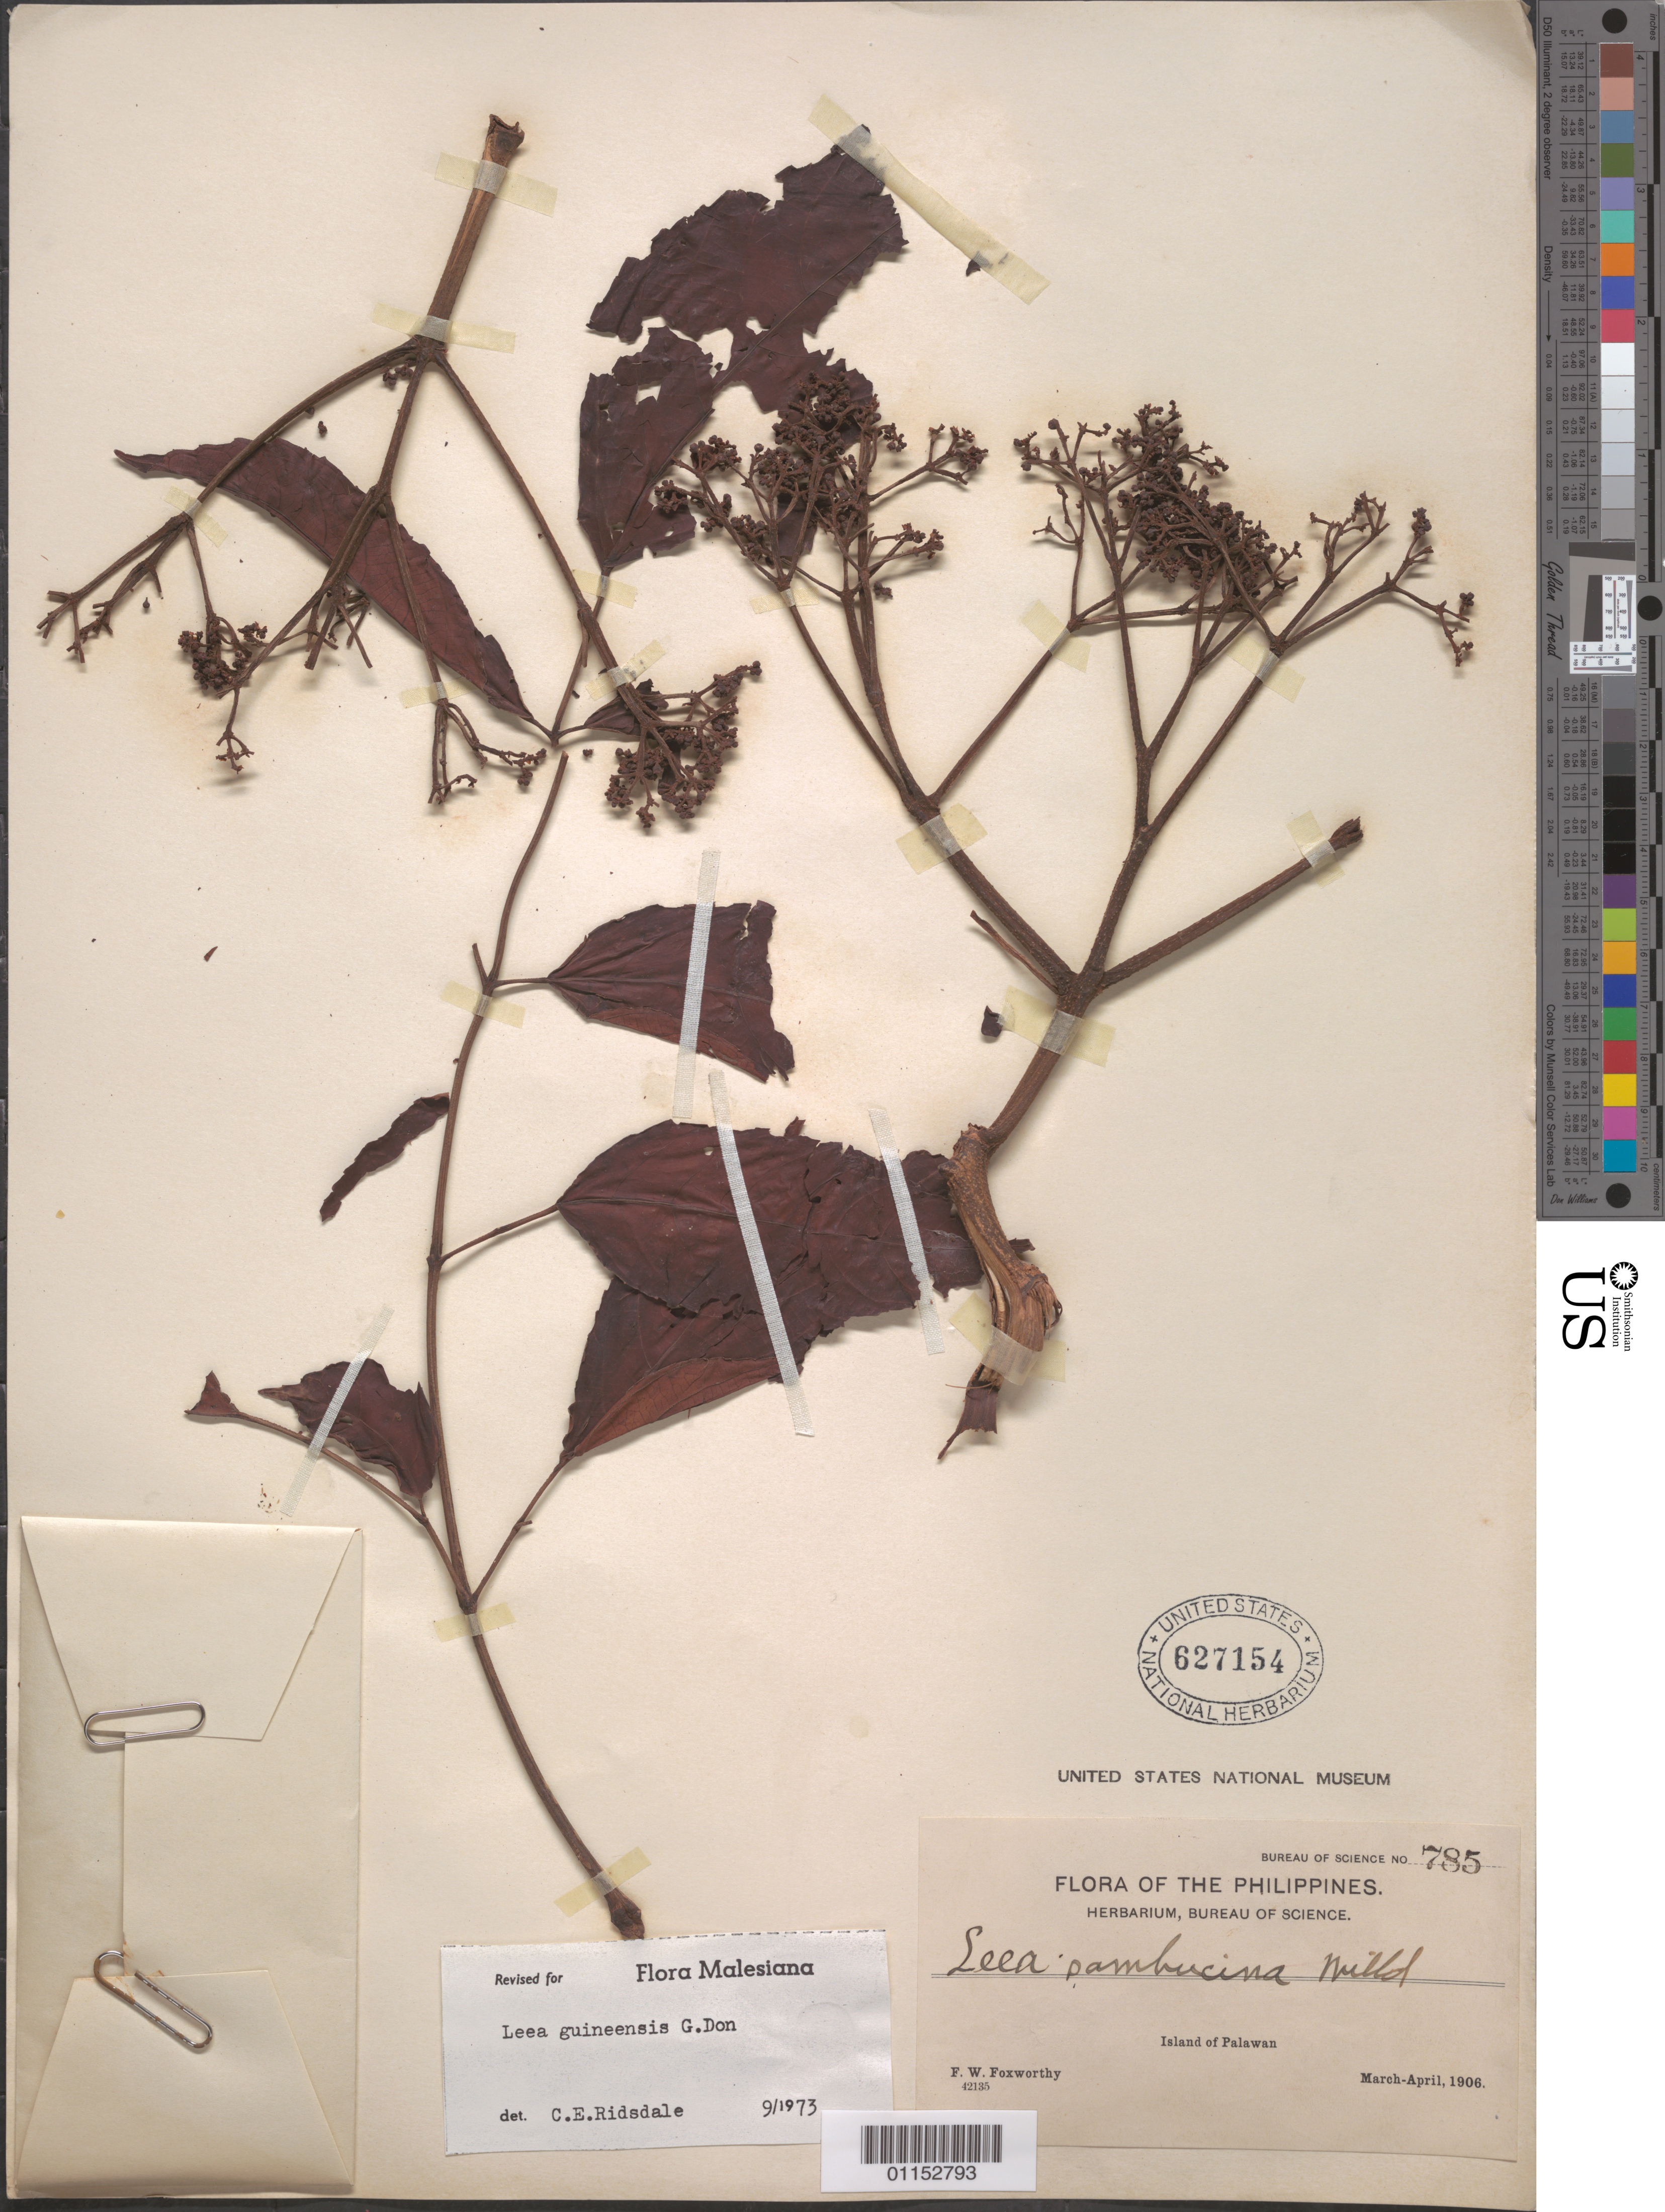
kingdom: Plantae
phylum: Tracheophyta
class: Magnoliopsida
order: Vitales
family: Vitaceae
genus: Leea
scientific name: Leea guineensis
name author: G. Don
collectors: F. W. Foxworthy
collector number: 785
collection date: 1906-03/1906-04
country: Philippines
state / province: Mimaropa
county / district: Palawan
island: Palawan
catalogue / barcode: US 627154